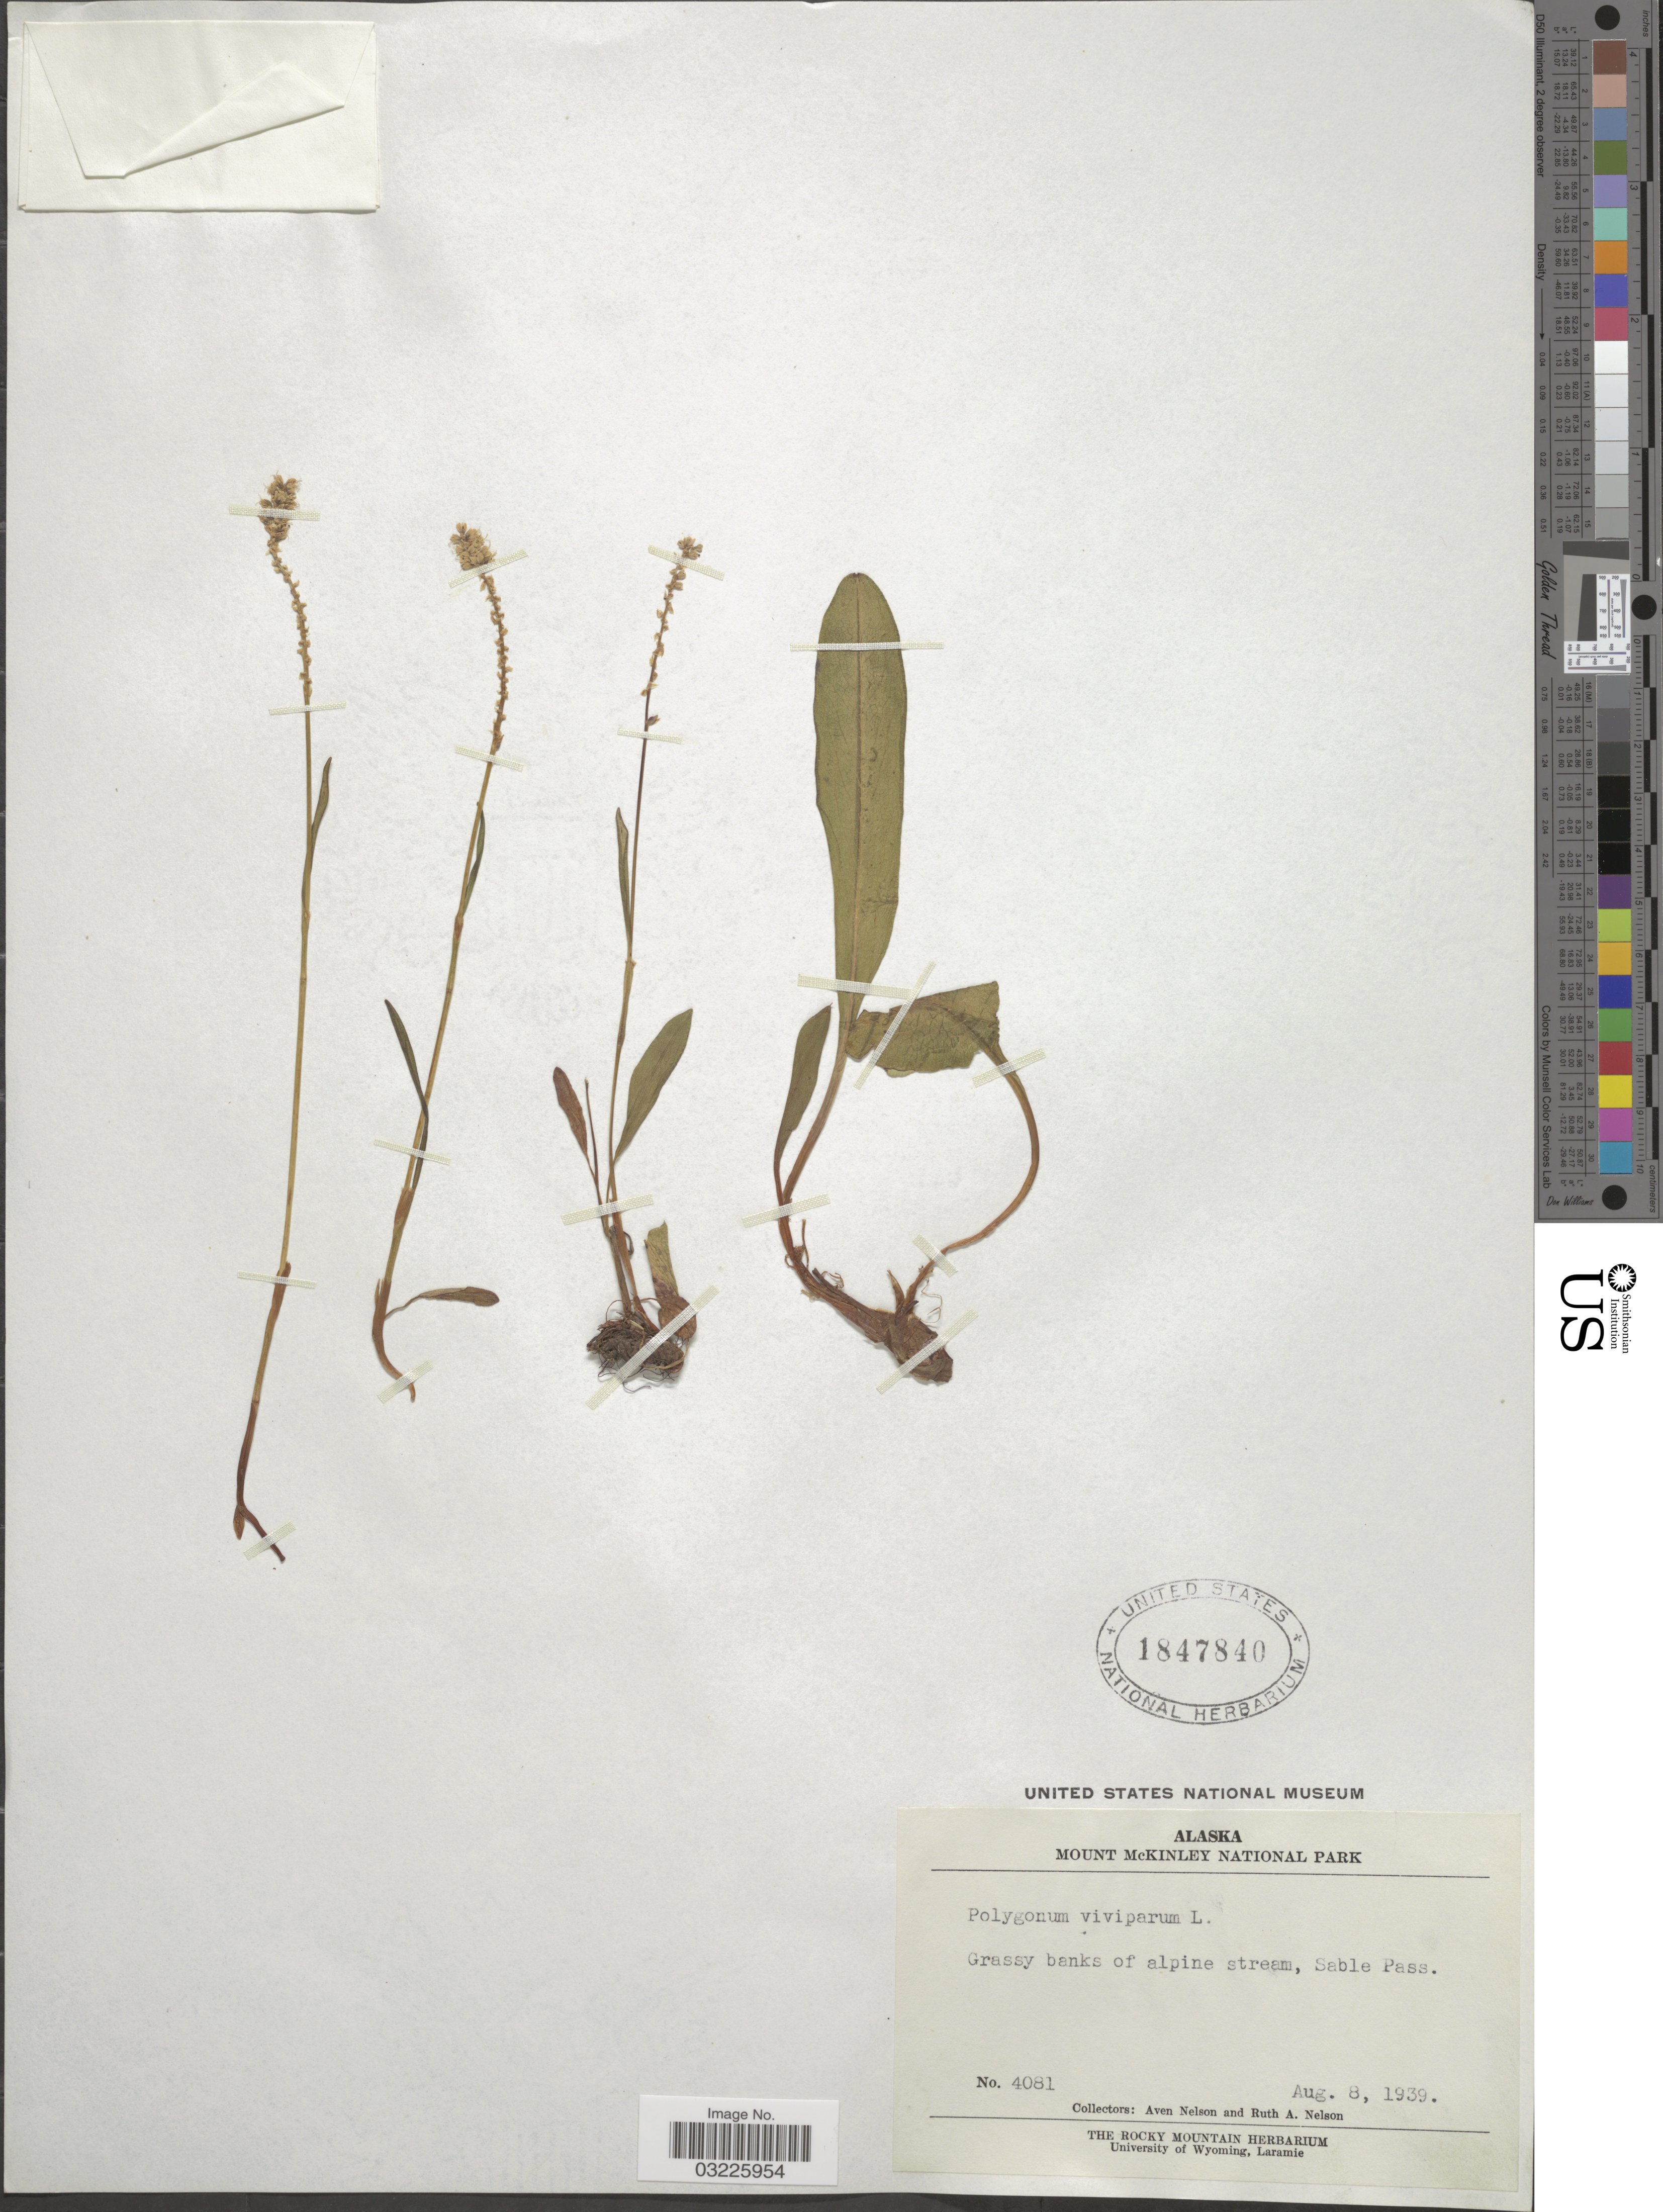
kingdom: Plantae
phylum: Tracheophyta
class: Magnoliopsida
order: Caryophyllales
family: Polygonaceae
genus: Bistorta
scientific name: Bistorta vivipara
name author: (L.) Delarbre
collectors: A. Nelson & R. A. Nelson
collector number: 4081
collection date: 1939-08-08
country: United States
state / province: Alaska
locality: Mount McKinley National Park. Grassy banks of alpine stream, Sable Pass.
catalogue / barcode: US 1847840